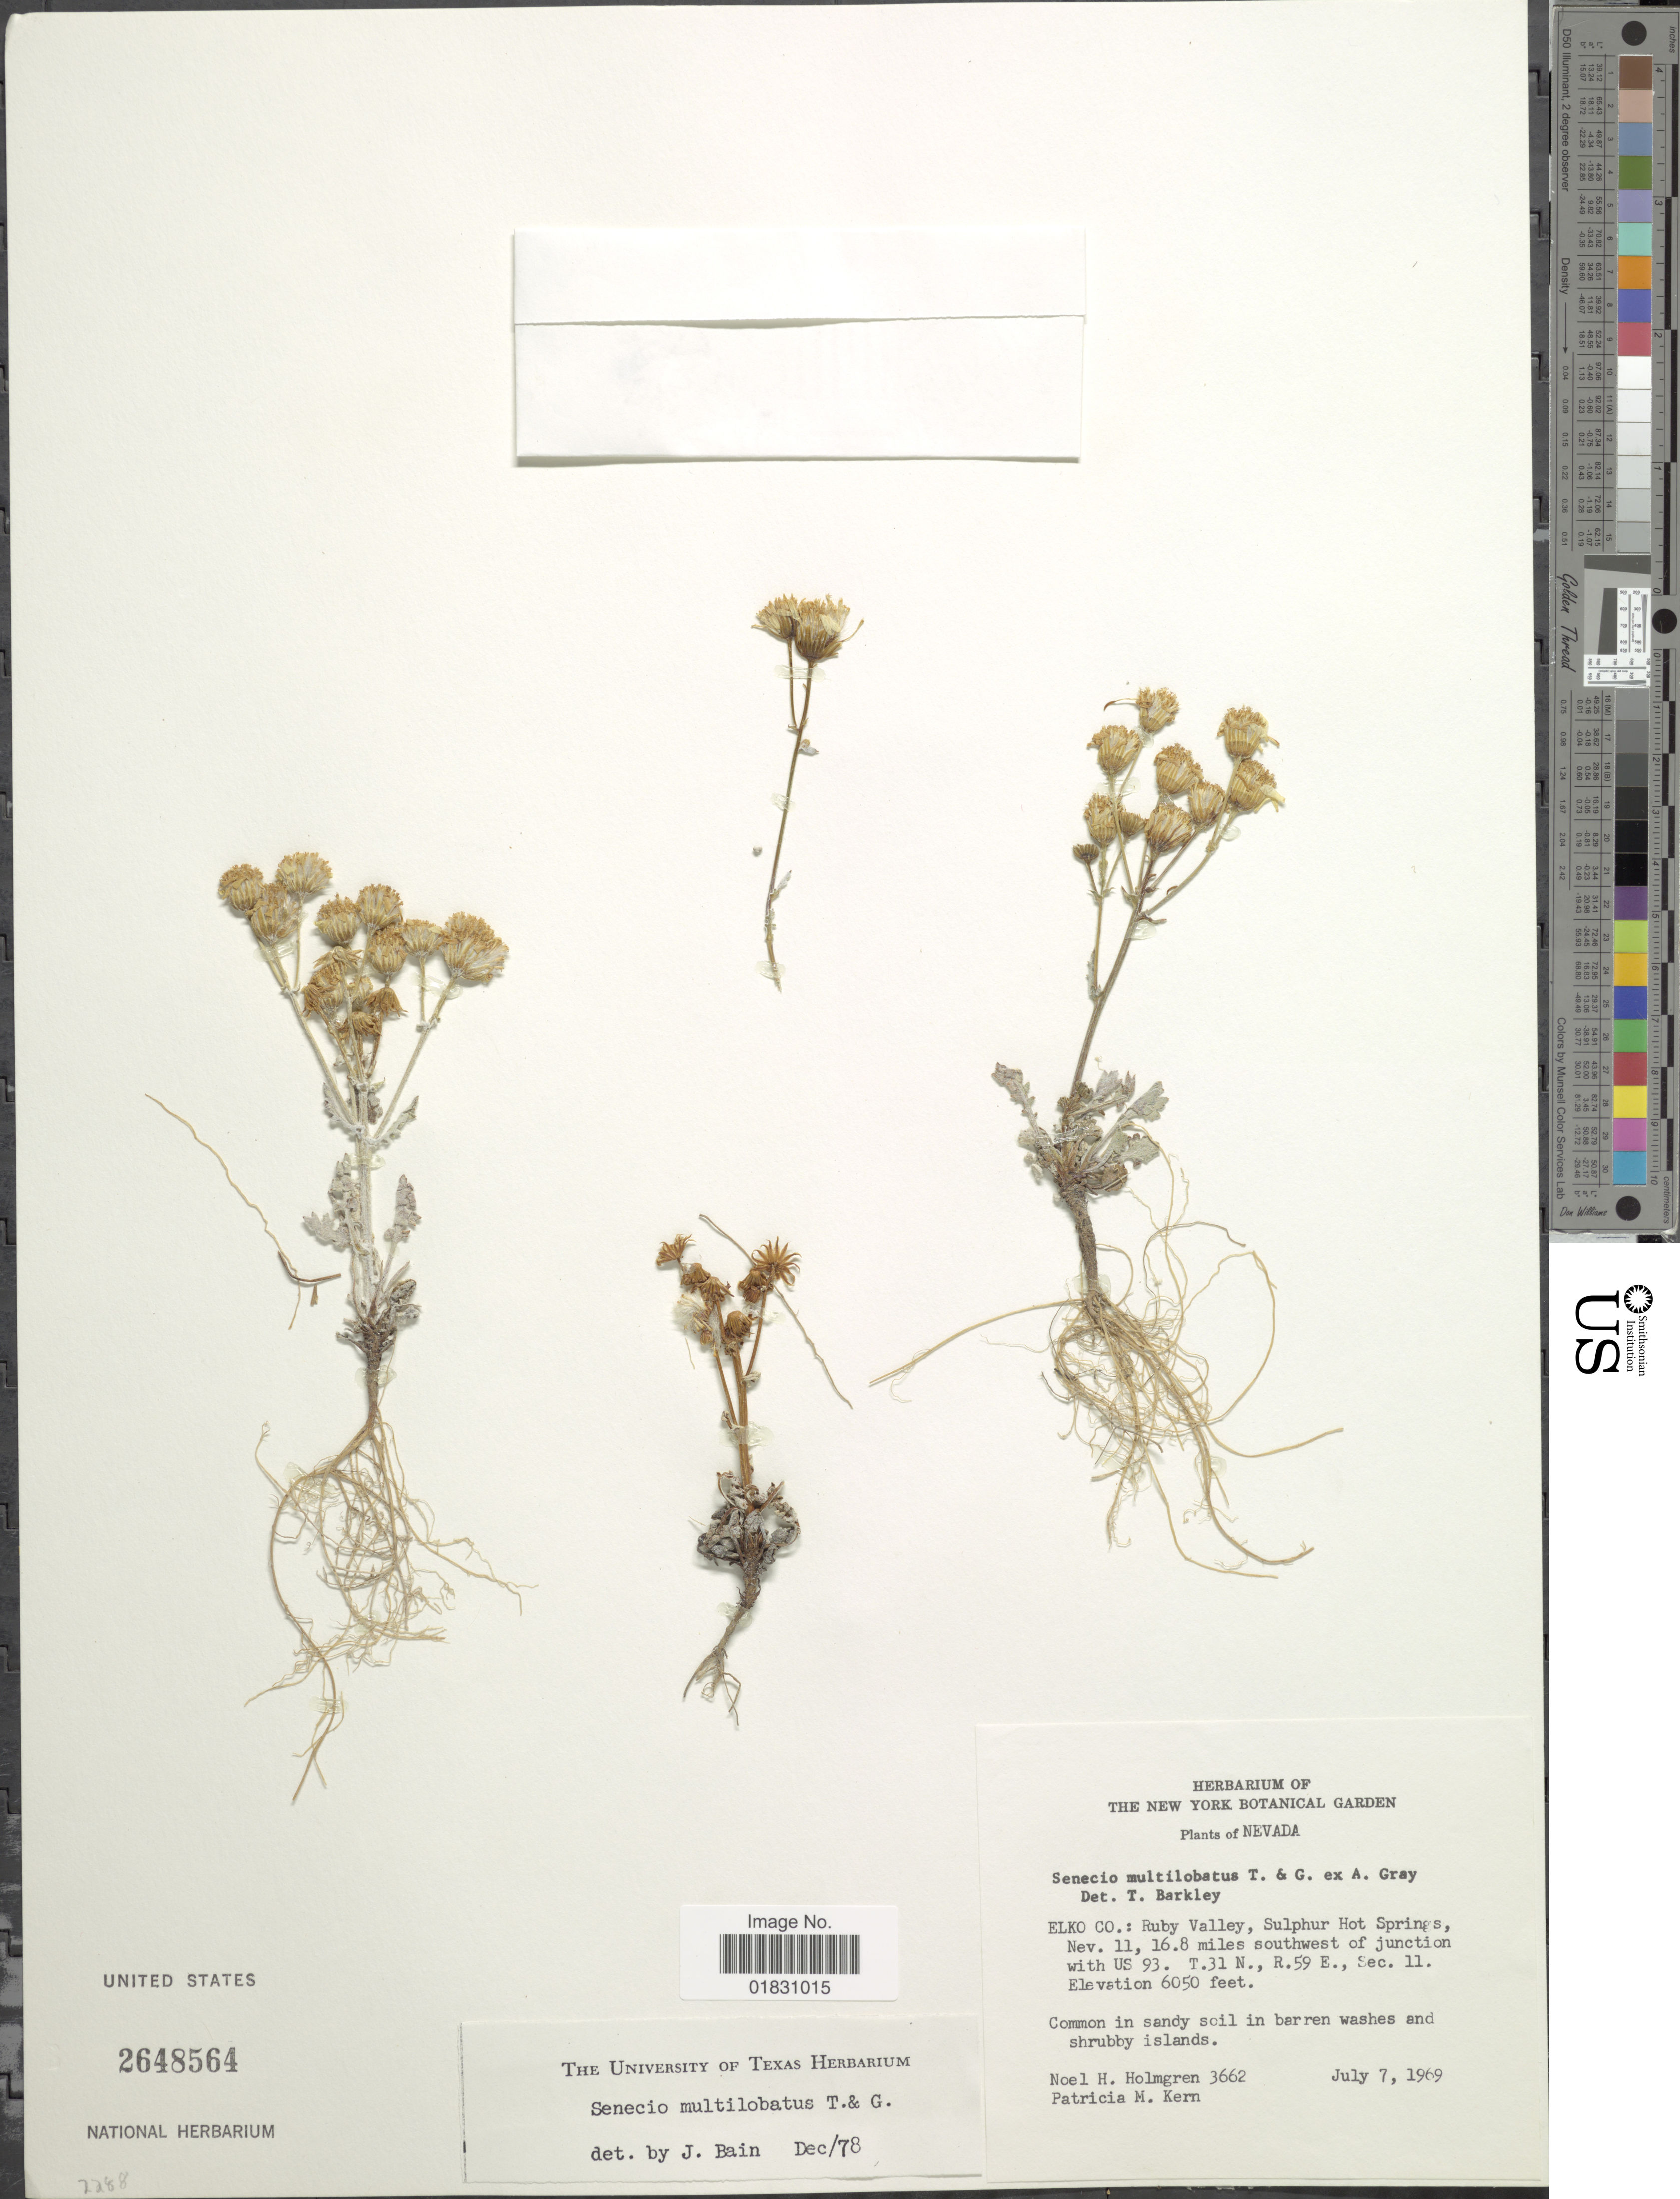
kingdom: Plantae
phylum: Tracheophyta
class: Magnoliopsida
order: Asterales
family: Asteraceae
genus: Packera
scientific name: Packera multilobata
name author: (Torr. & A. Gray) W.A. Weber & Á. Löve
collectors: N. H. Holmgren & P. M. Kern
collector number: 3662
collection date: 1969-07-07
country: United States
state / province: Nevada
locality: Elko Co.: Ruby Valley, Sulphur Hot Springs, Nev. 11, 16.8 miles southwest of junction with US 93, T.31 N, R. 59 E., Sec. 11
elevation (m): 1844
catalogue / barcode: US 2648564